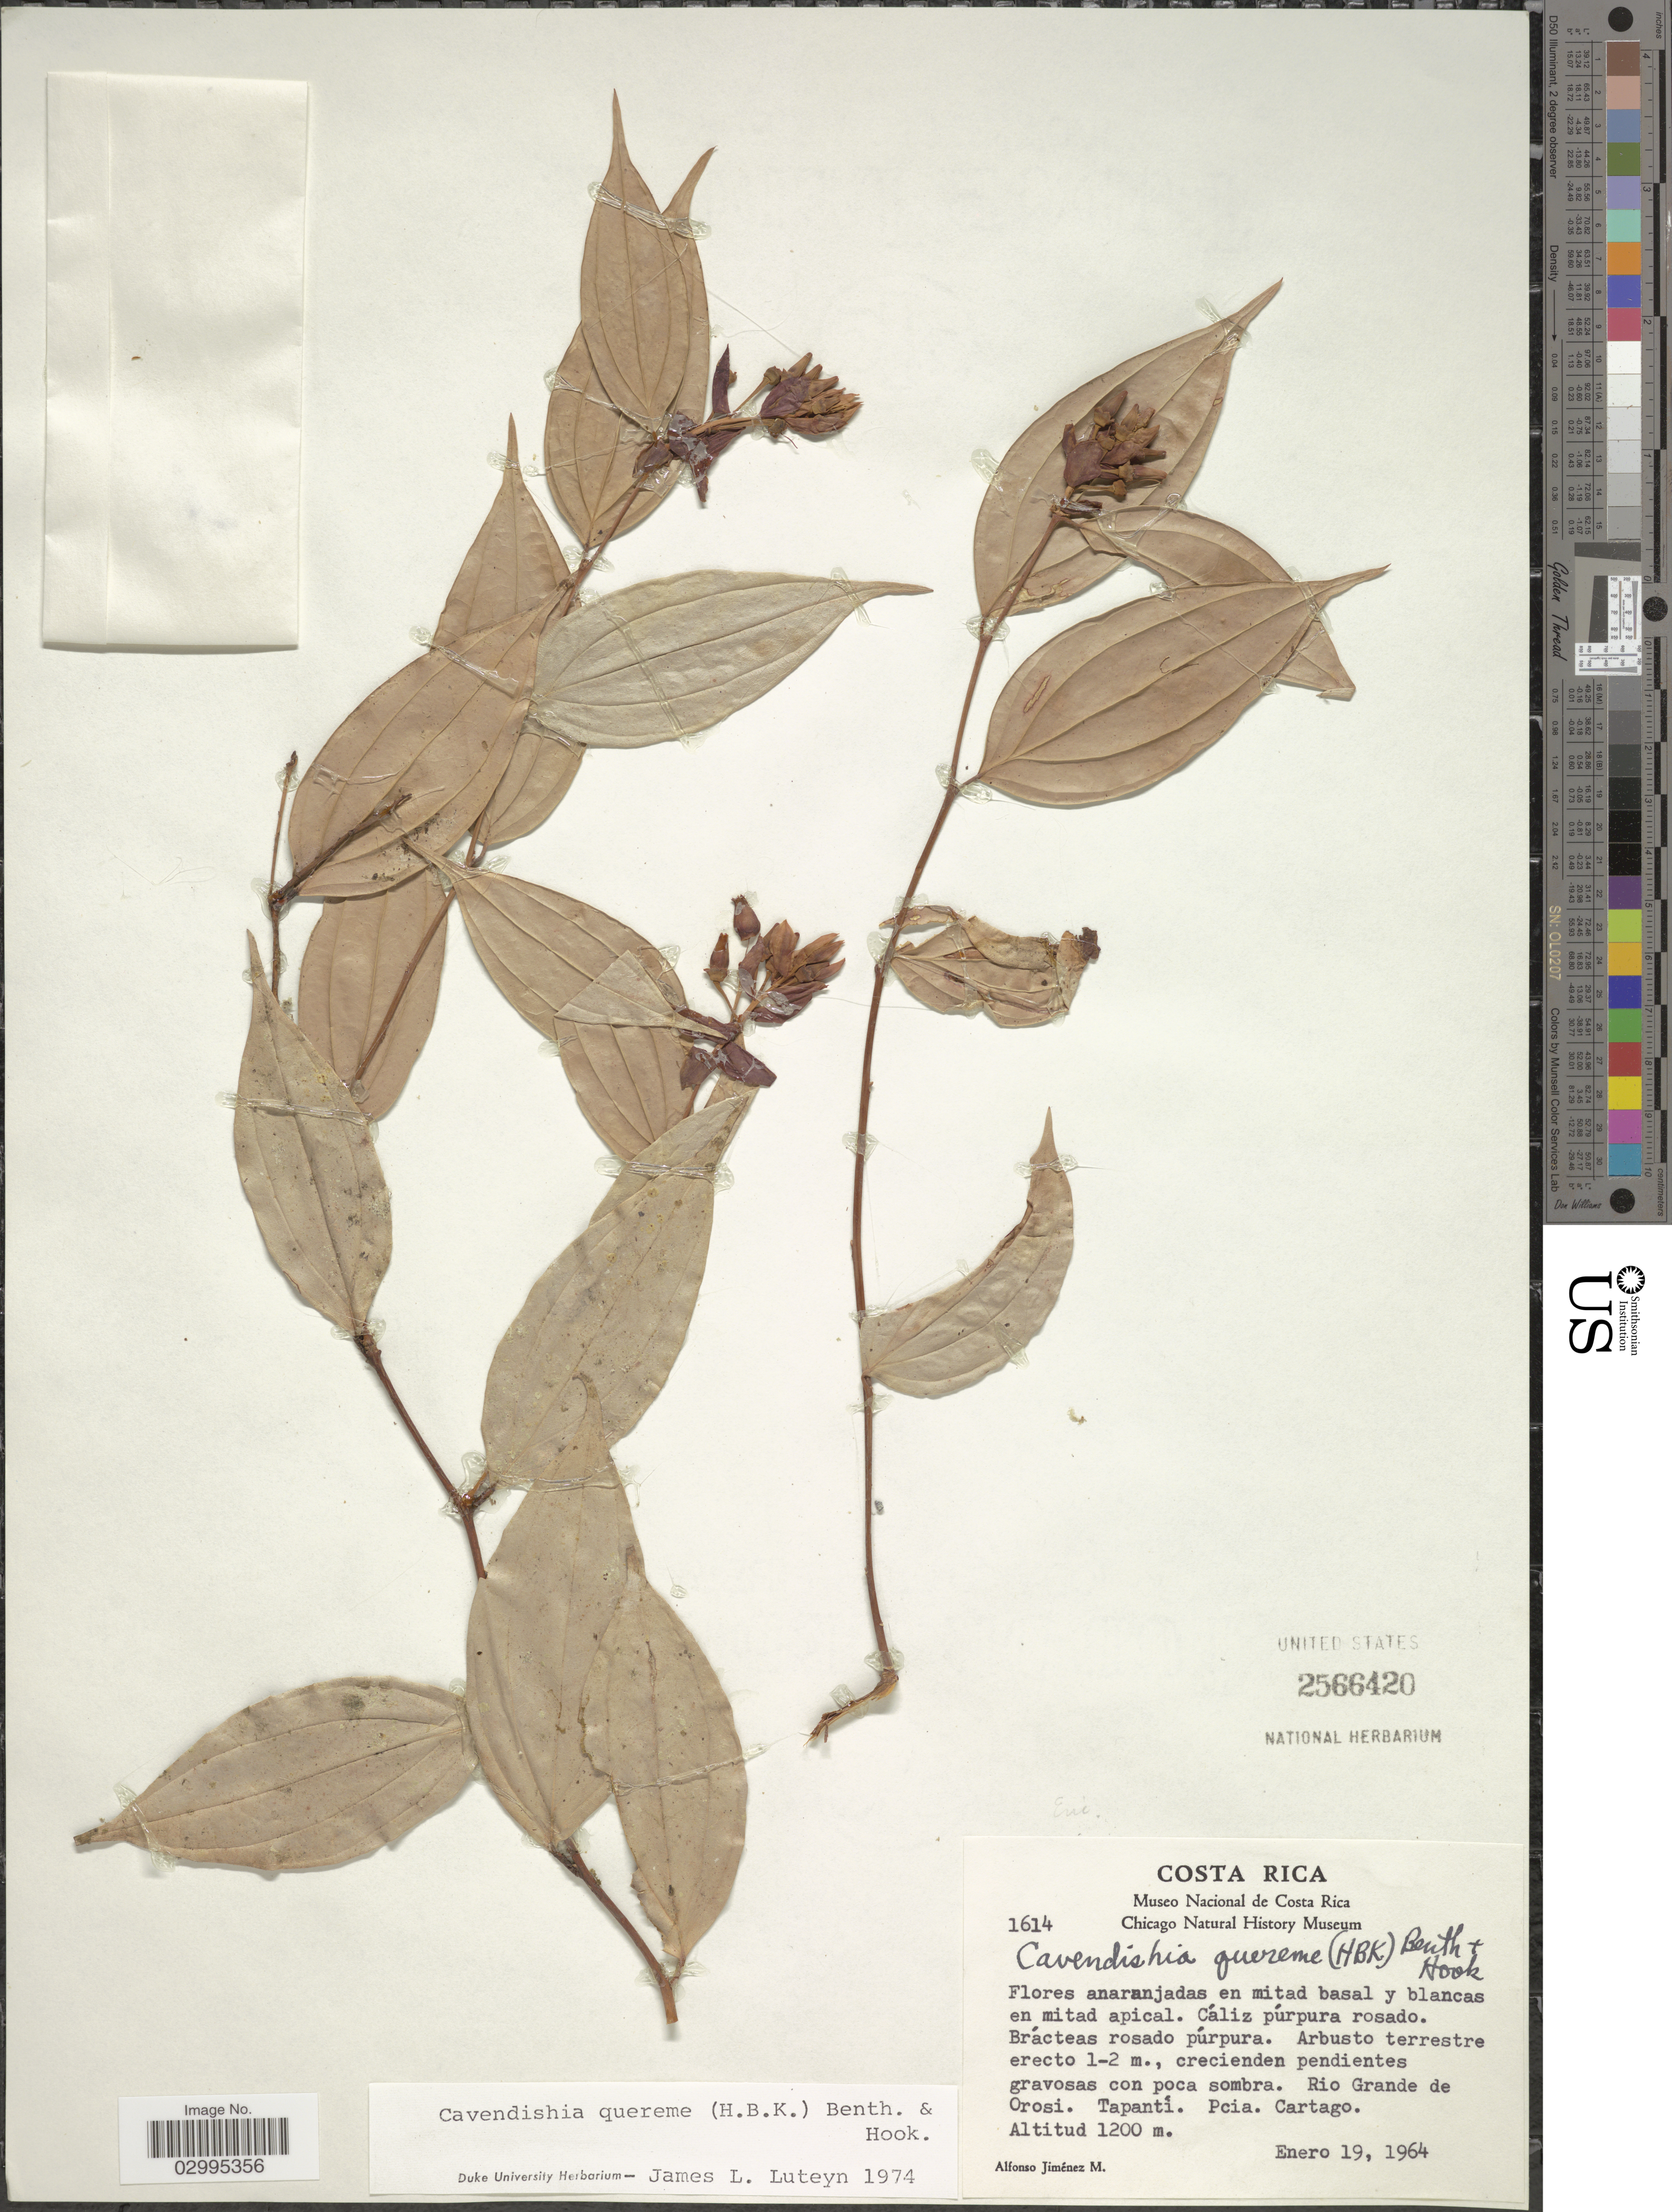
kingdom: Plantae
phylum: Tracheophyta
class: Magnoliopsida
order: Ericales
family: Ericaceae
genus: Cavendishia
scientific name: Cavendishia quereme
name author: (Kunth) Benth. & Hook. f.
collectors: A. Jimenez M.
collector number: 1614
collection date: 1964-01-19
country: Costa Rica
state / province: Cartago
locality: Rio Grande de Orosi. Tapantí.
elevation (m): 1200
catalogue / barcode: US 2566420